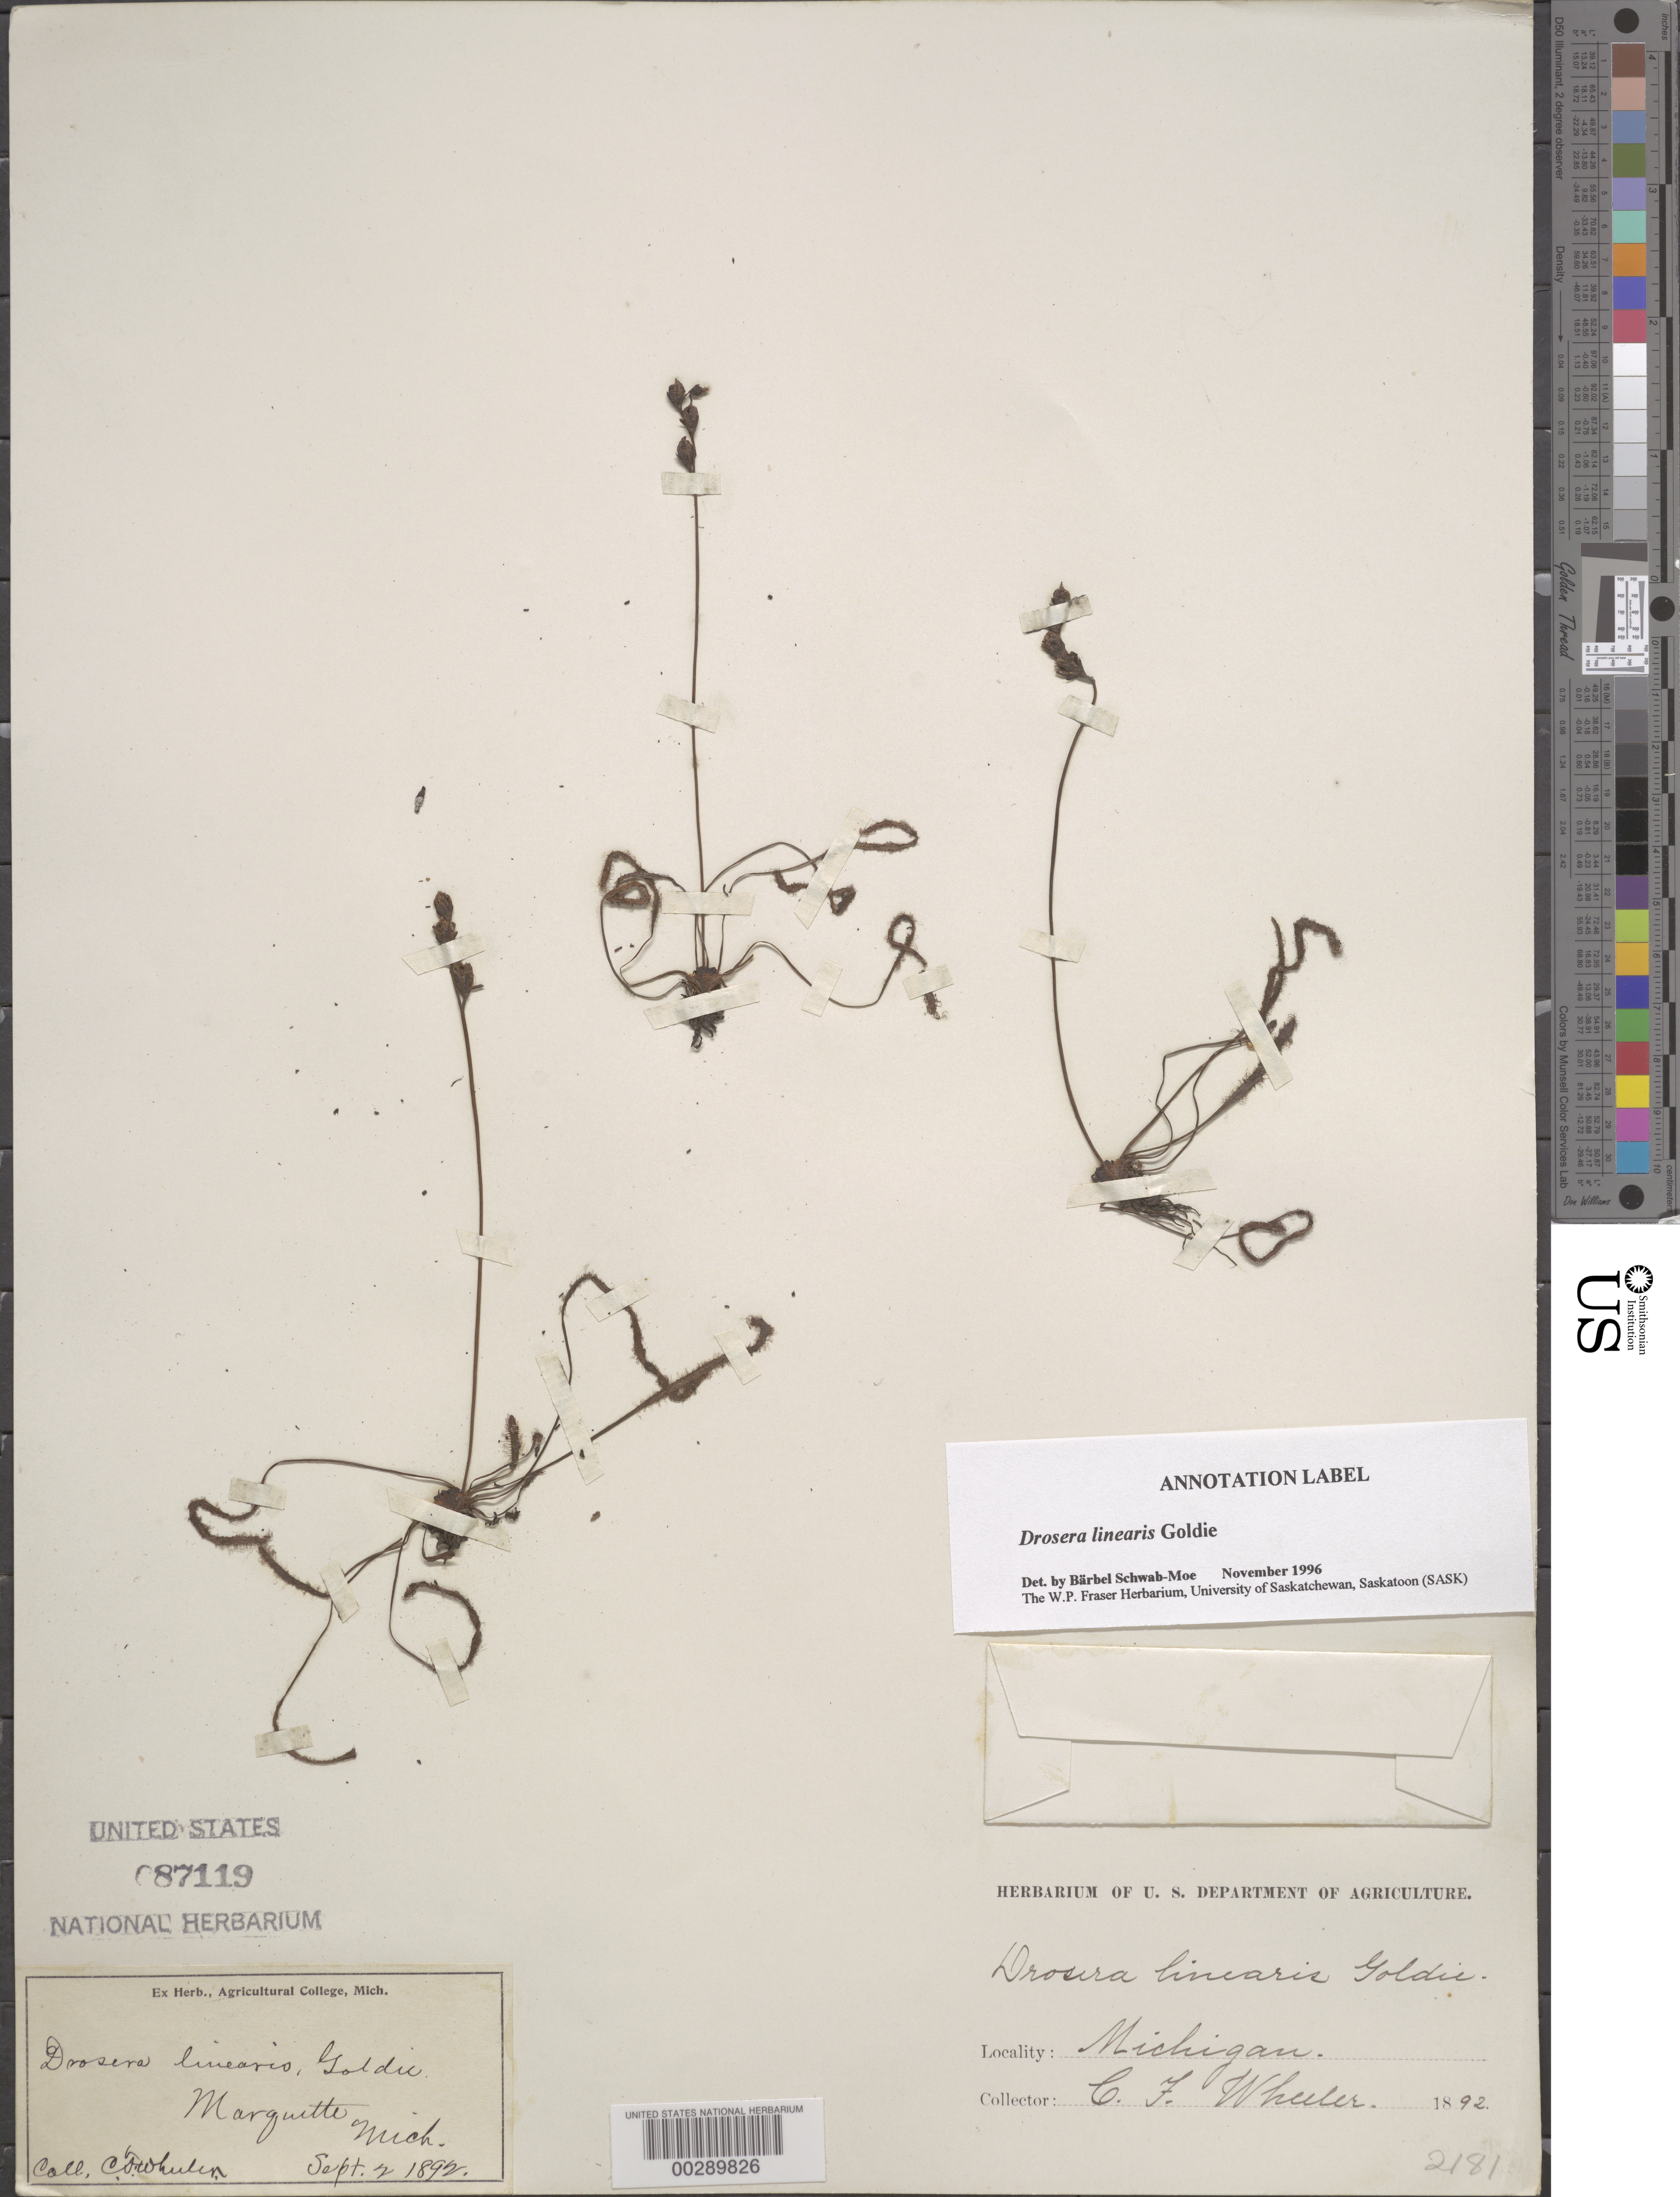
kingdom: Plantae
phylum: Tracheophyta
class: Magnoliopsida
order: Caryophyllales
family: Droseraceae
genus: Drosera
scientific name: Drosera linearis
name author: Goldie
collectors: C. Wheeler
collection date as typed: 02 Sep 1892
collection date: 1892-09-02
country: United States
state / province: Michigan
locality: Marquette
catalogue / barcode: US 87119